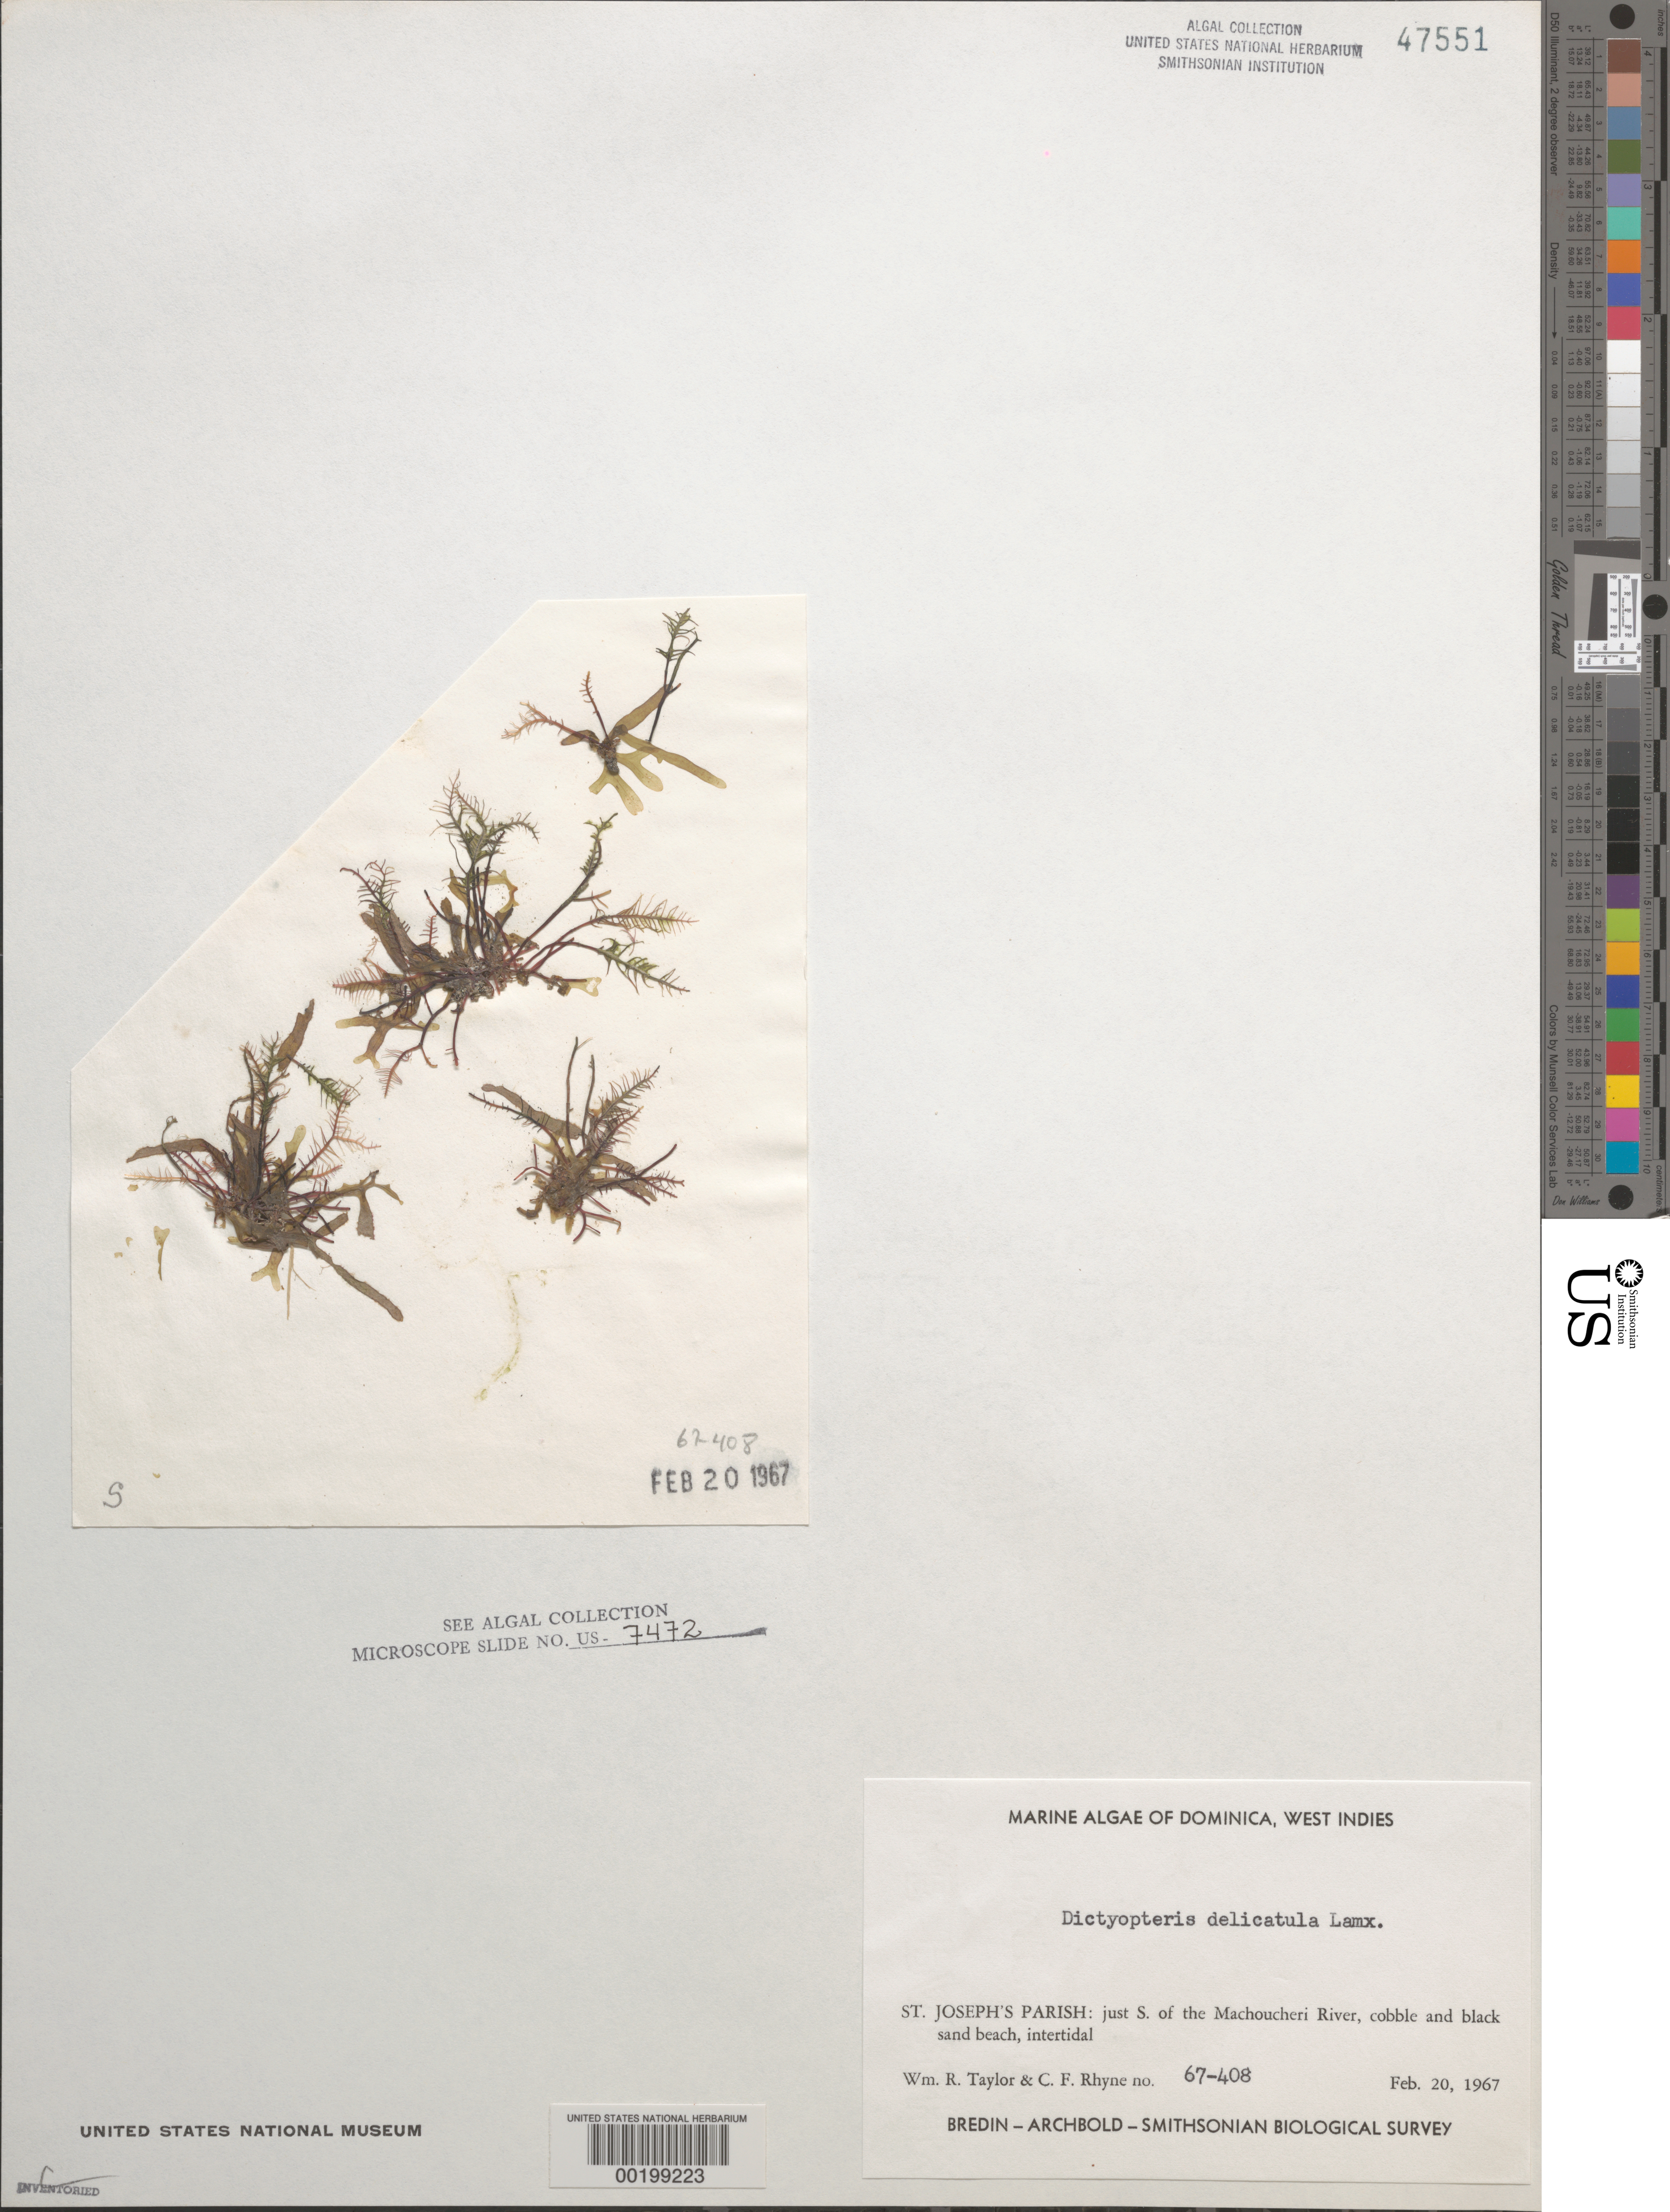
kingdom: Chromista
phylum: Ochrophyta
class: Phaeophyceae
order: Dictyotales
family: Dictyotaceae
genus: Dictyopteris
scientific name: Dictyopteris delicatula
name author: J.V.Lamouroux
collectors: W. R. Taylor & C. Rhyne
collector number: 67-408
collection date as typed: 20 Feb 1967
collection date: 1967-02-20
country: Dominica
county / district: St. Joseph's Parish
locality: Just south of Machoucheri River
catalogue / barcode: US 47551